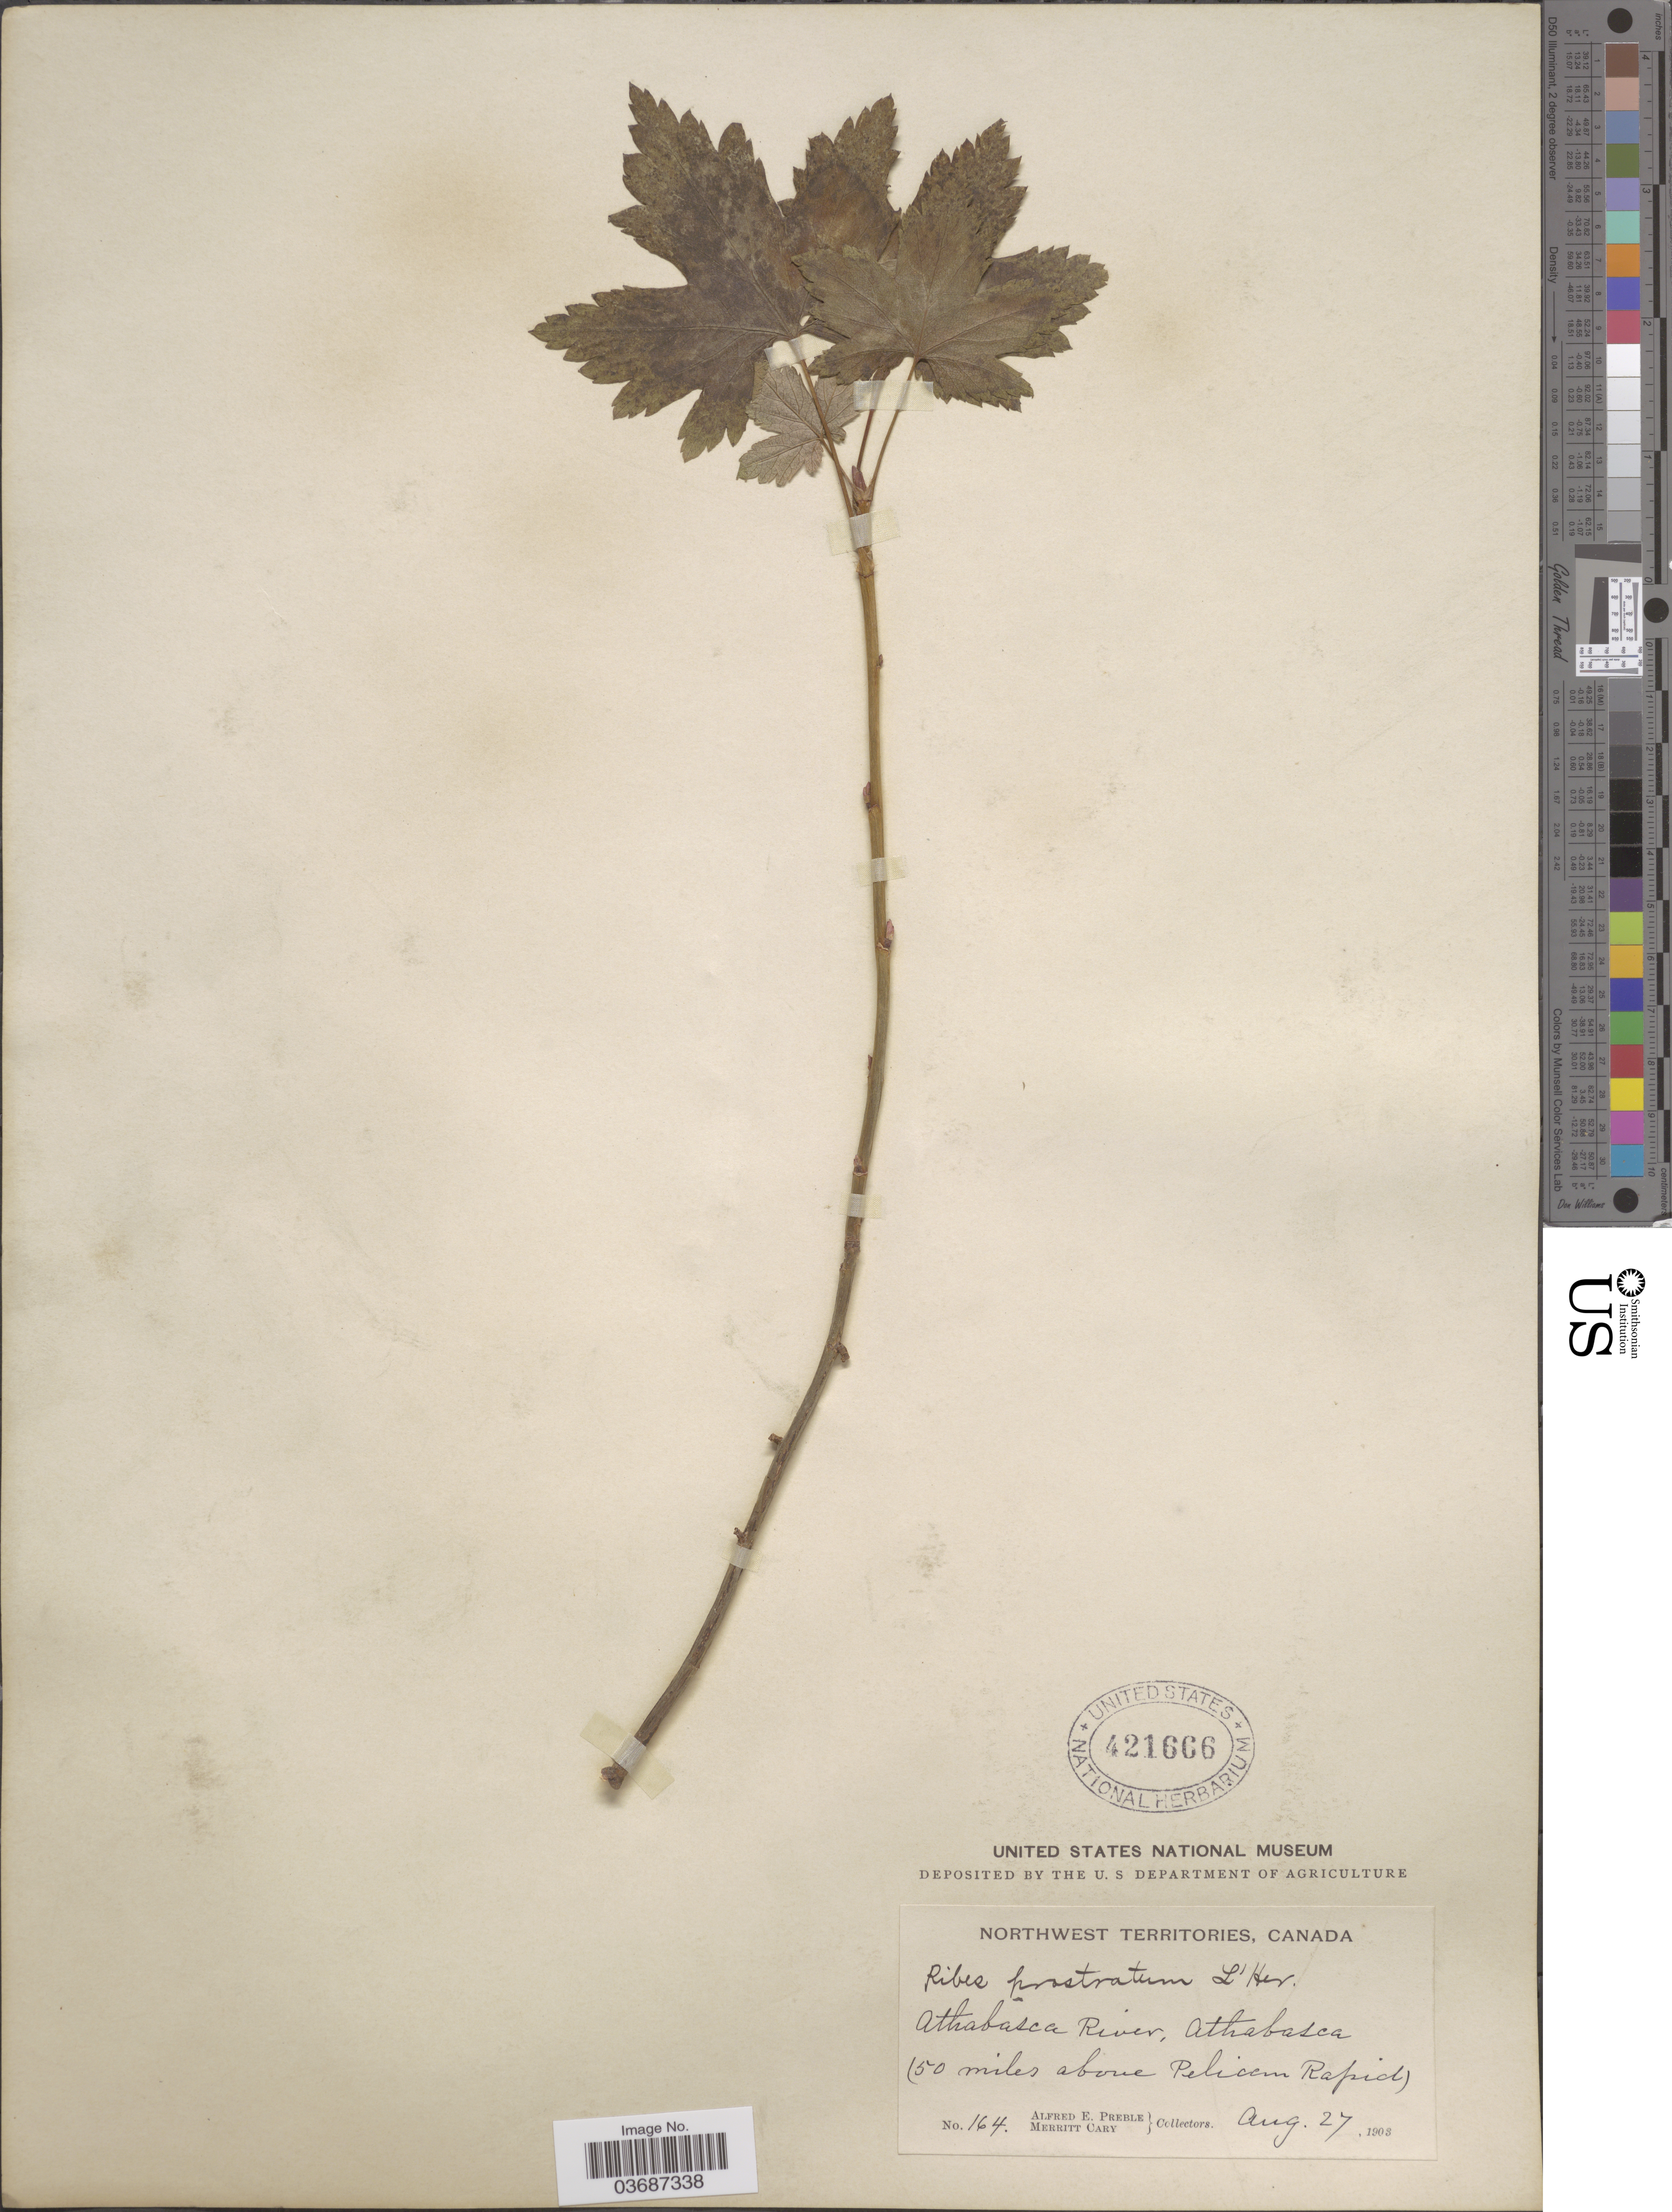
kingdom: Plantae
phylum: Tracheophyta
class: Magnoliopsida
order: Saxifragales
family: Grossulariaceae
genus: Ribes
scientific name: Ribes glandulosum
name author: Ruiz & Pav.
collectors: A. Preble & M. Cary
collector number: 164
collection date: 1903-08-27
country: Canada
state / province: Northwest Territories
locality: Athabasca River, Athabasca (50 miles above Pelican Rapid).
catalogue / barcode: US 421666